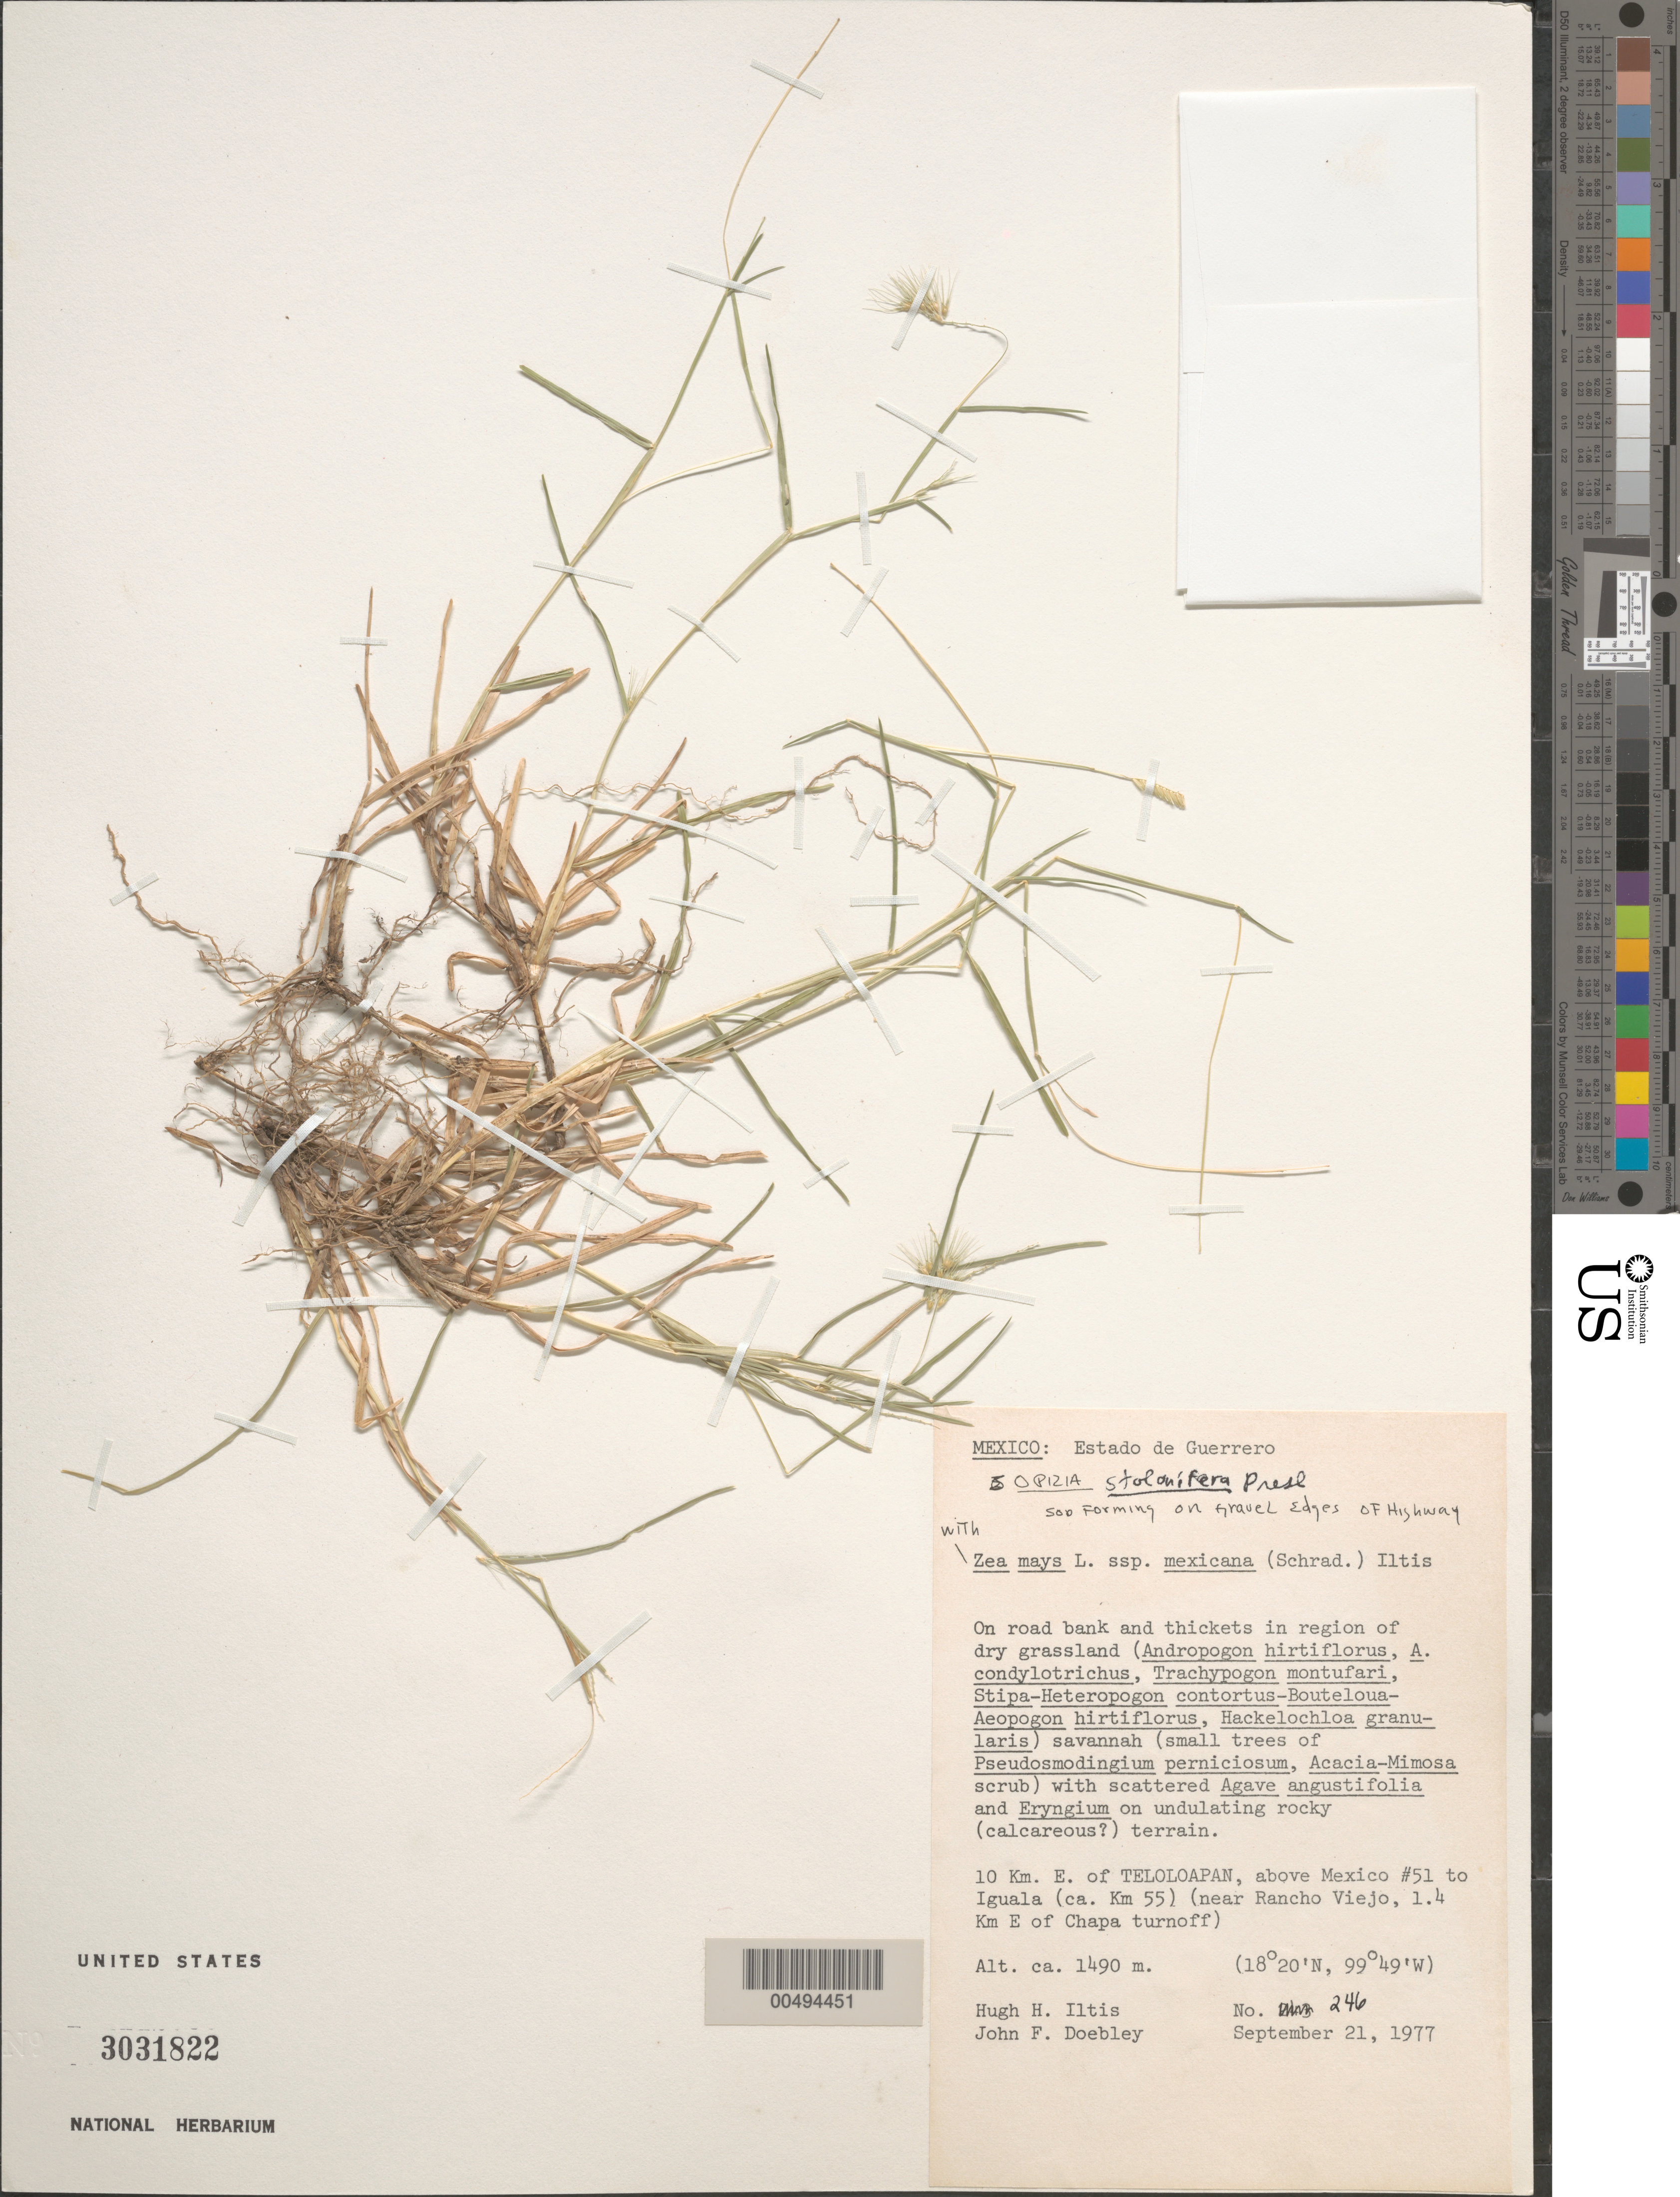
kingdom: Plantae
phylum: Tracheophyta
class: Liliopsida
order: Poales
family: Poaceae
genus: Opizia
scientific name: Opizia stolonifera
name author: J. Presl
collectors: H. H. Iltis & J. F. Doebley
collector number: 246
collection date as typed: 21 Sep 1977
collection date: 1977-09-21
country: Mexico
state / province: Guerrero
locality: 10 km E of Teloloapan, above Mexico #51 to Iguala, ca Km 55, near Rancho Viejo, 1.4 Km E of Chapa turnoff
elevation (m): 1490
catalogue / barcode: US 3031822